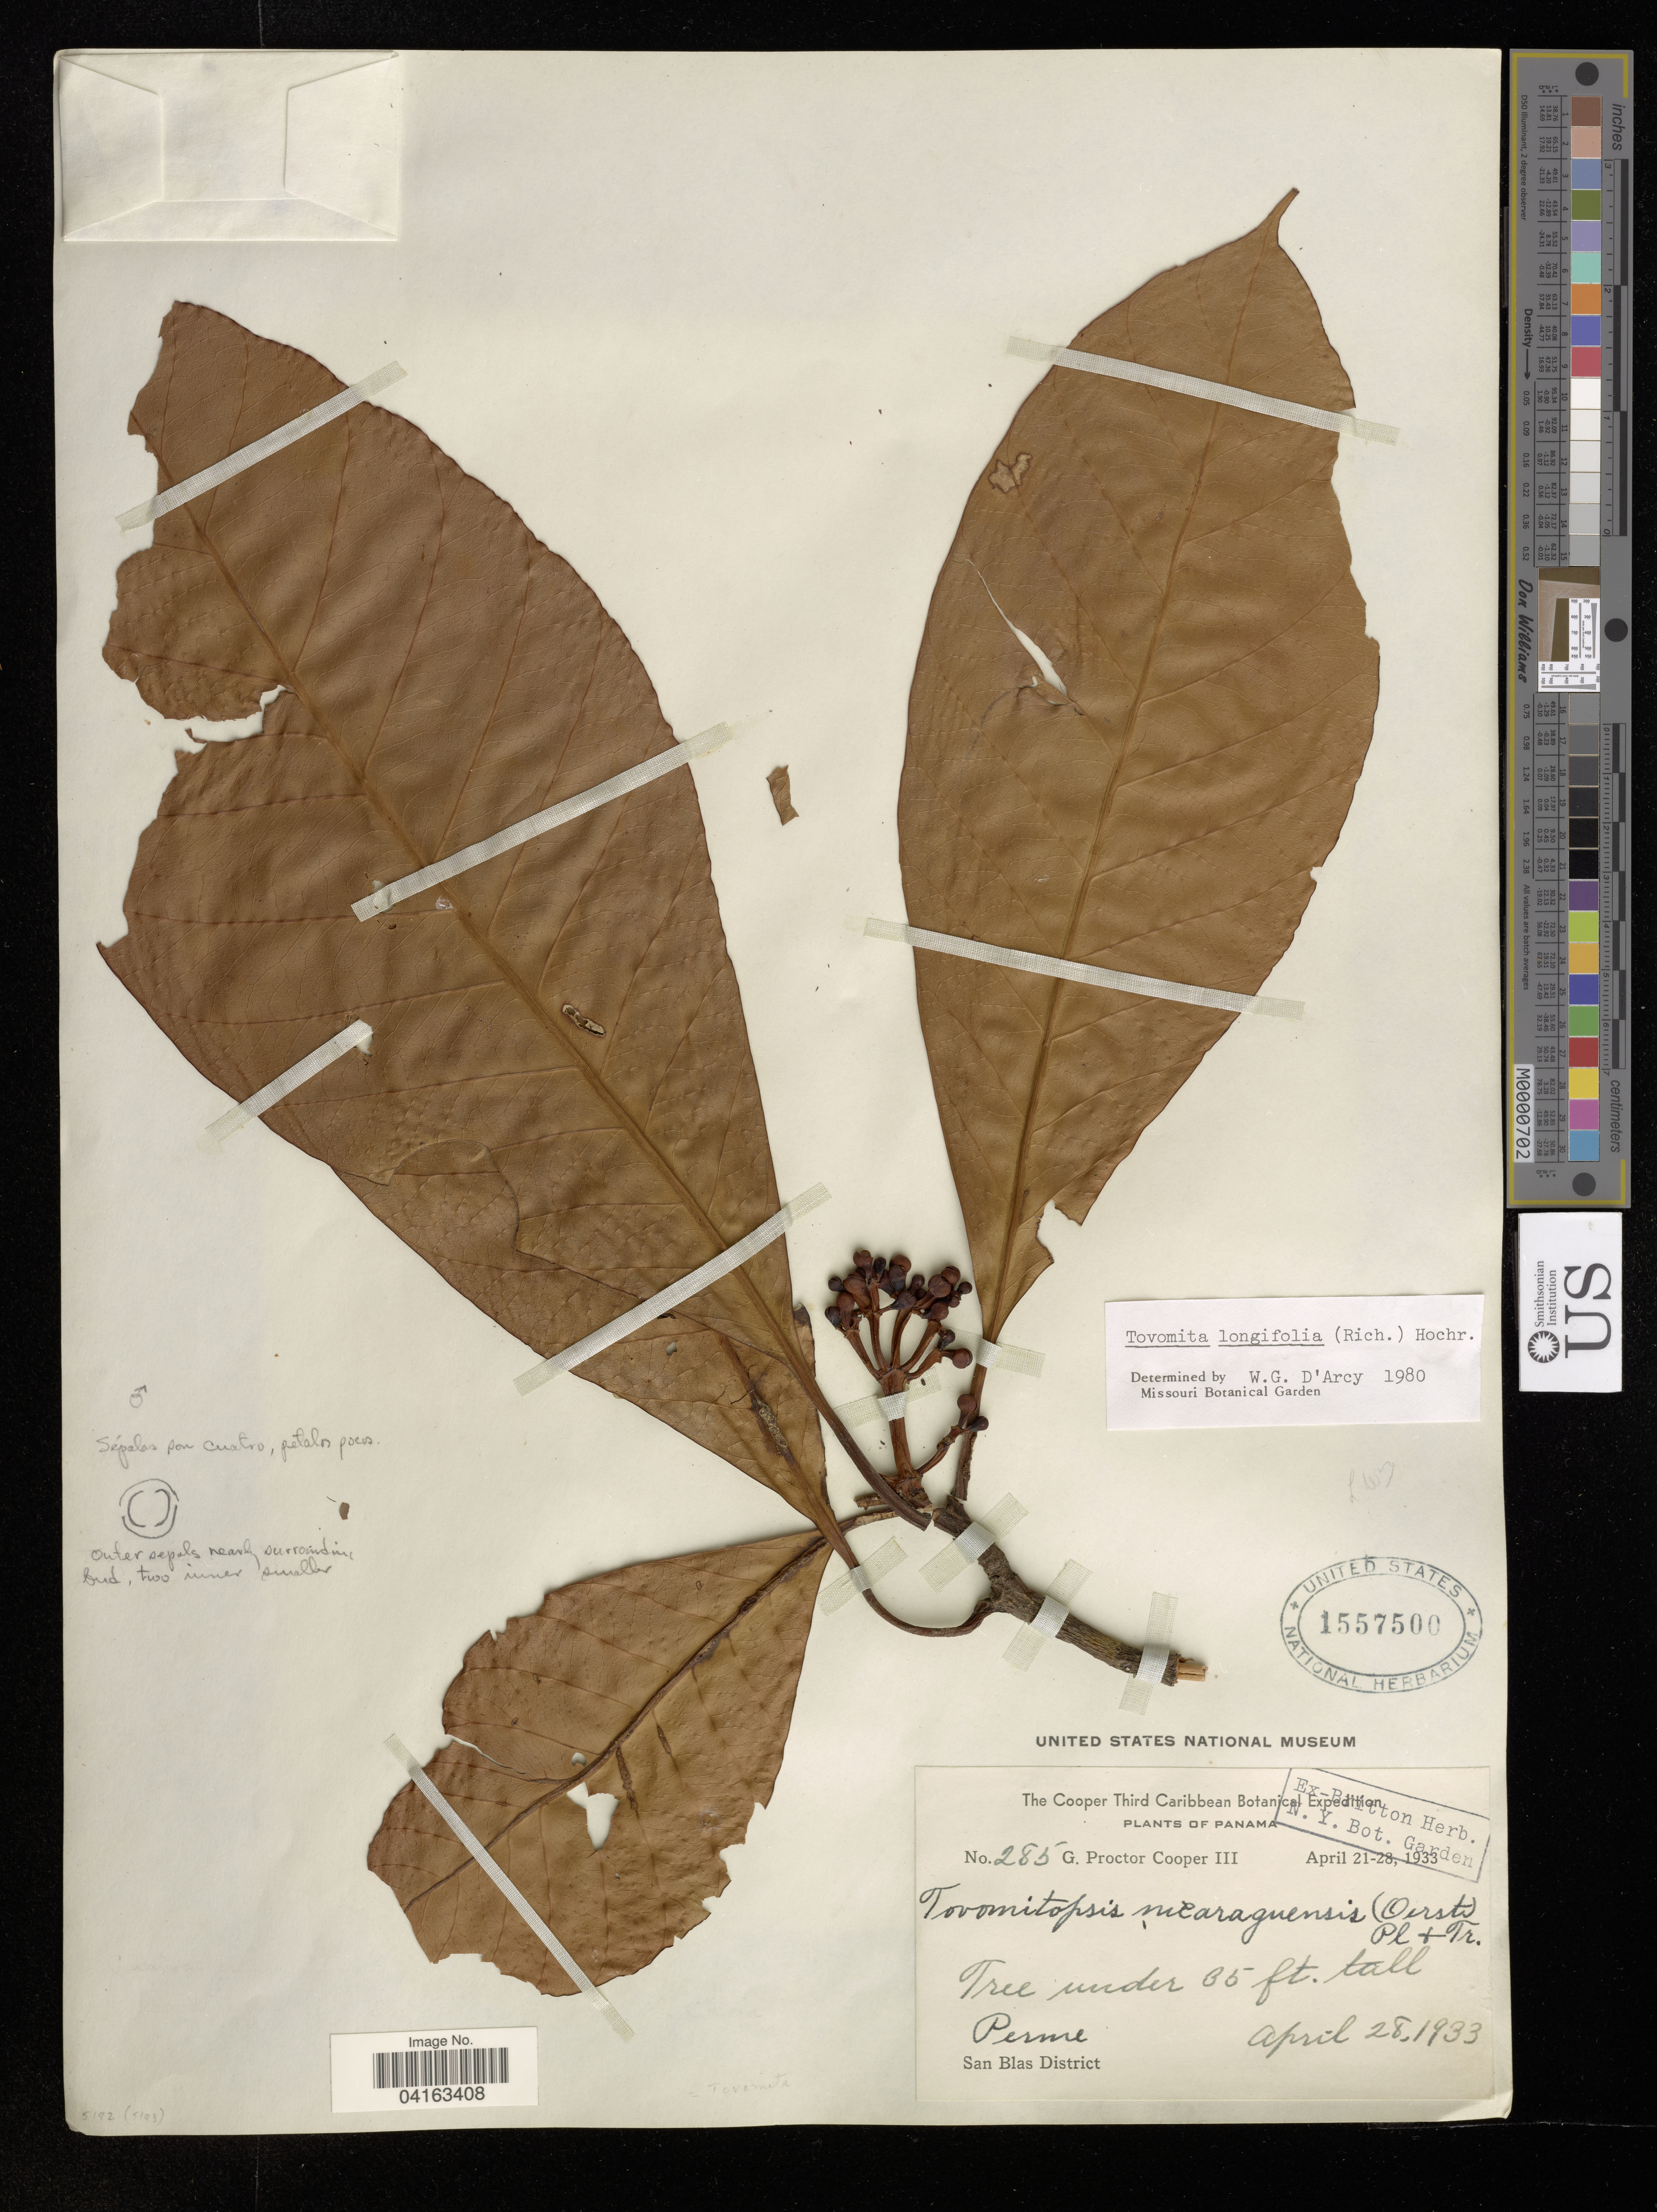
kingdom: Plantae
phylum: Tracheophyta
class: Magnoliopsida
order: Malpighiales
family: Clusiaceae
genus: Tovomita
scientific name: Tovomita longifolia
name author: (Rich.) Hochr.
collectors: L. Proctor Cooper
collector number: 285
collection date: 1933-04-21/1933-04-28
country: Panama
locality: The Cooper Third Caribbean Botanical. Perme. San Blas District.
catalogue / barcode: US 1557500